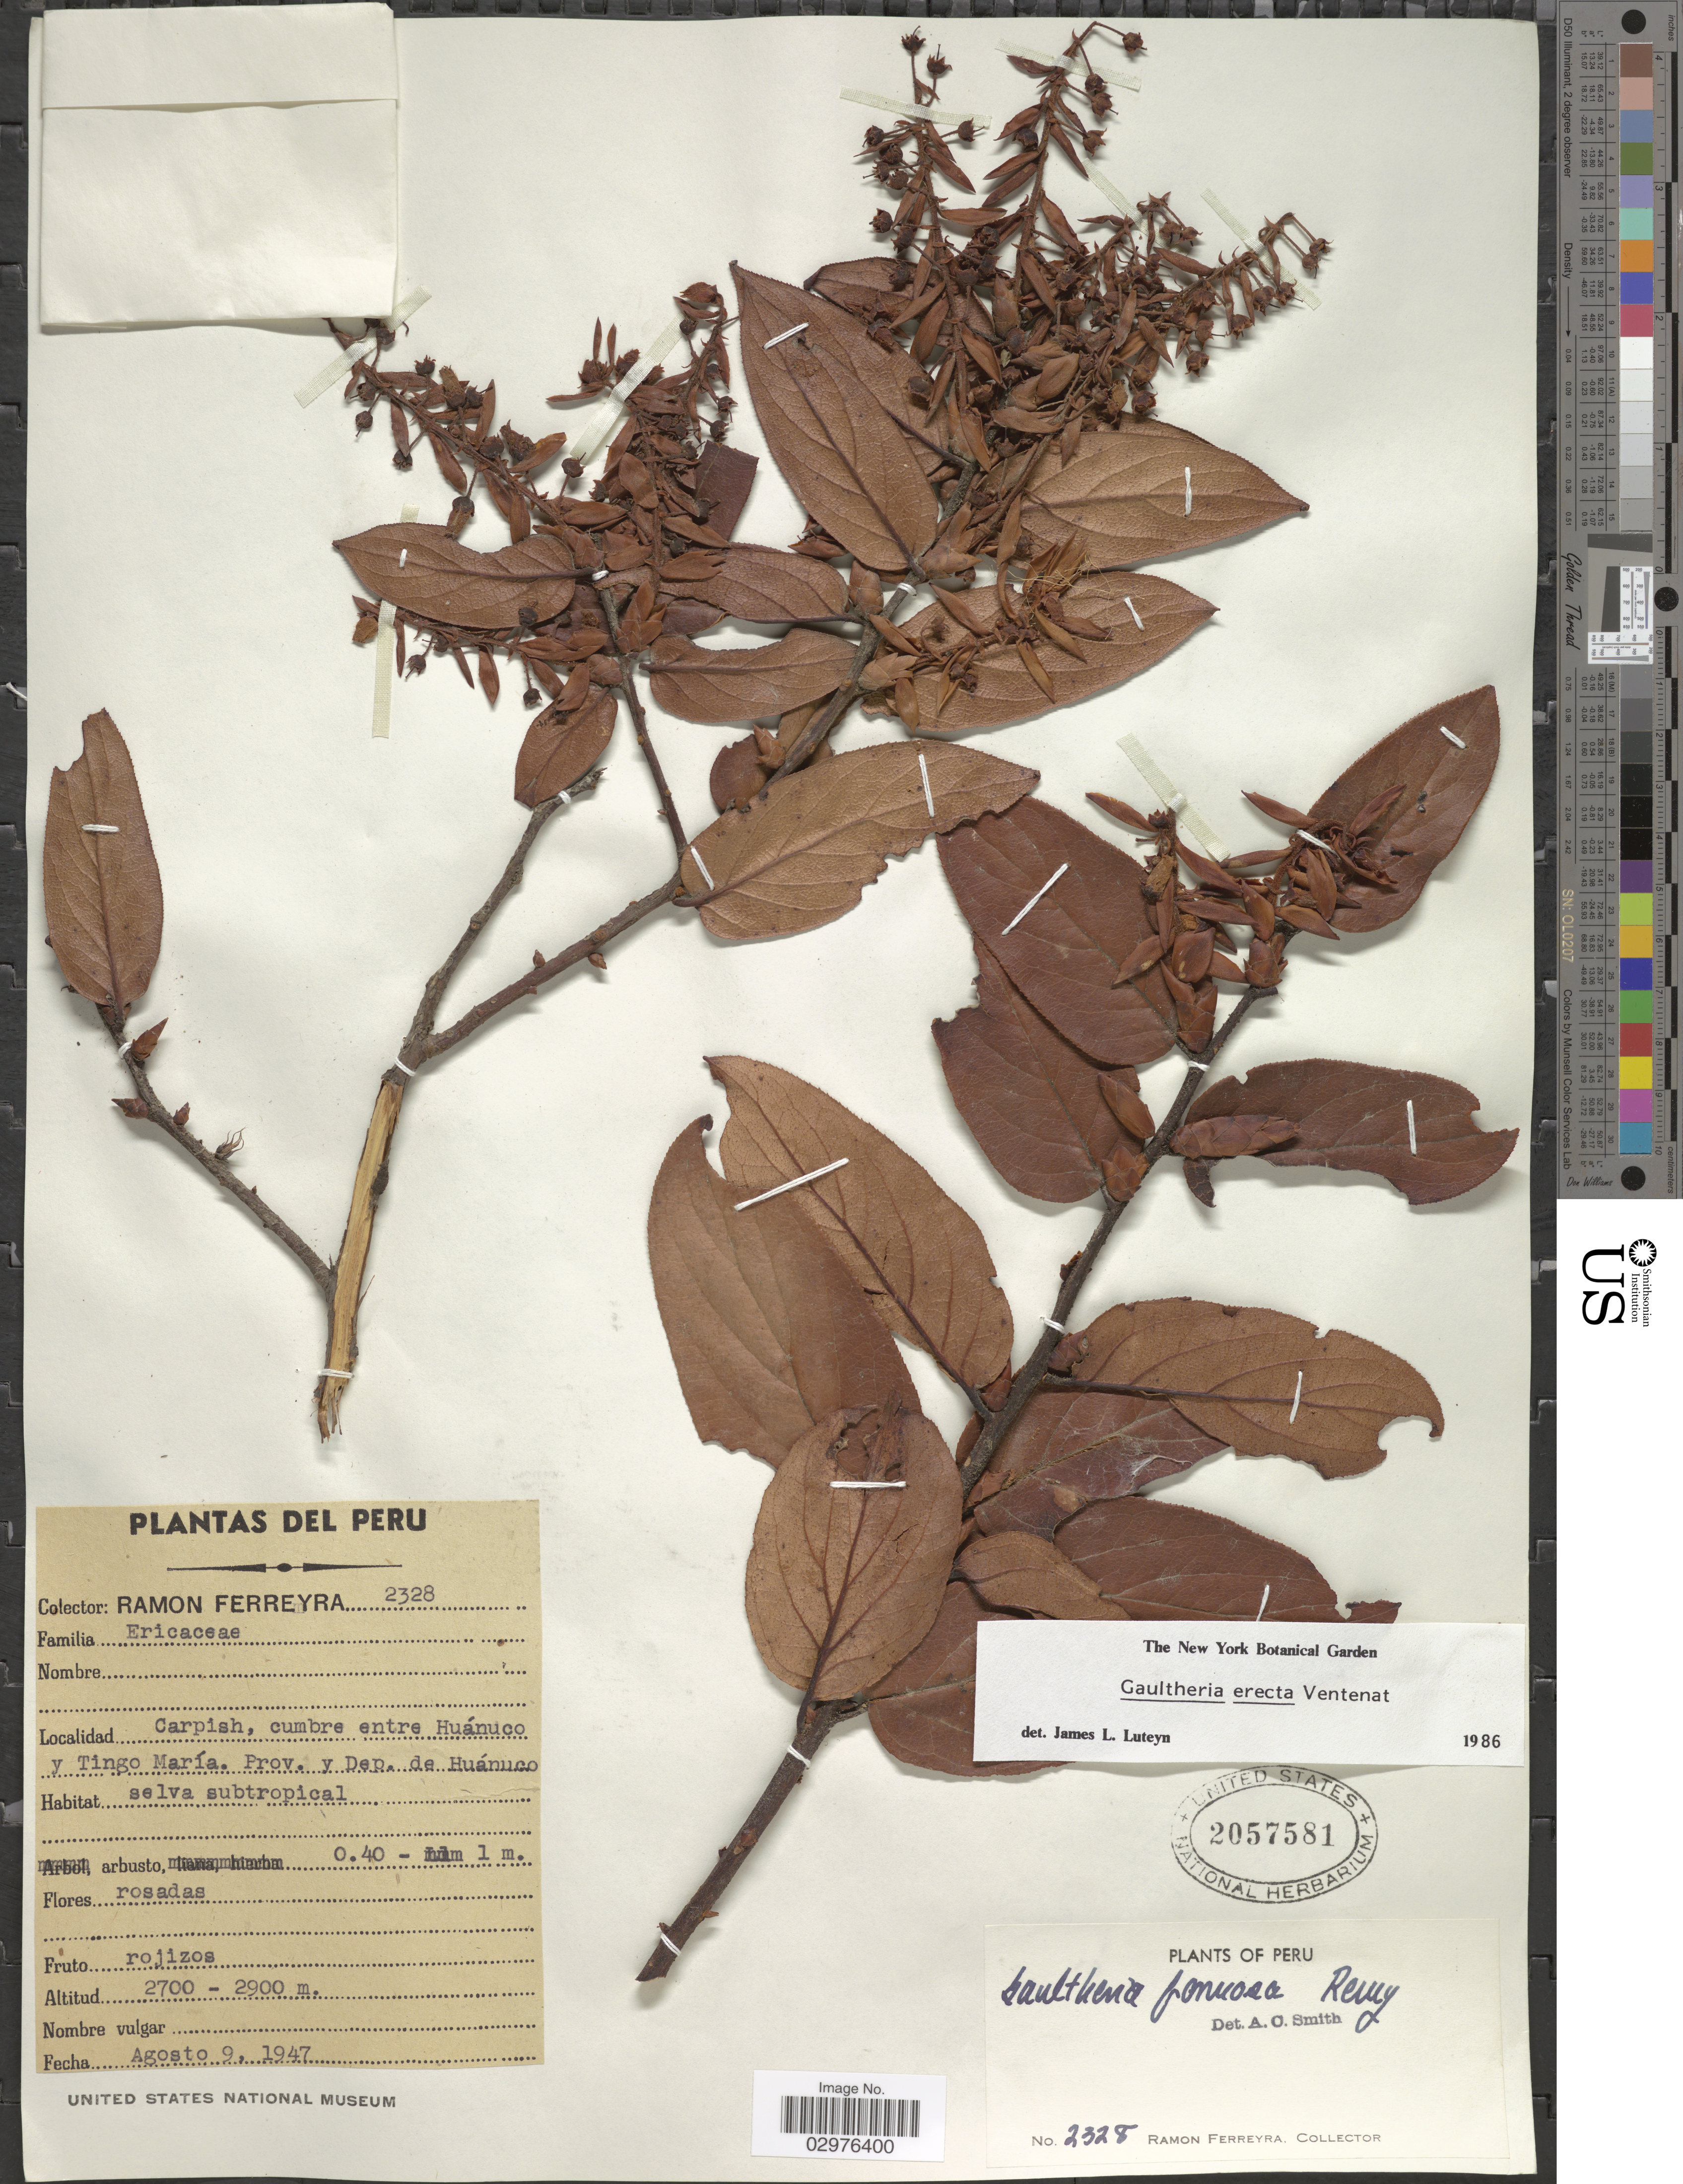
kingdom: Plantae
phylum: Tracheophyta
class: Magnoliopsida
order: Ericales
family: Ericaceae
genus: Gaultheria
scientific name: Gaultheria erecta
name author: Vent.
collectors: R. A. Ferreyra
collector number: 2328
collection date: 1947-08-09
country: Peru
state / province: Huánuco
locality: Carpish, cumbre entre Huánuco y Tingo María. Prov. y Dep. de Huánuco. Selva subtropical.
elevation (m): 2700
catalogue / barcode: US 2057581